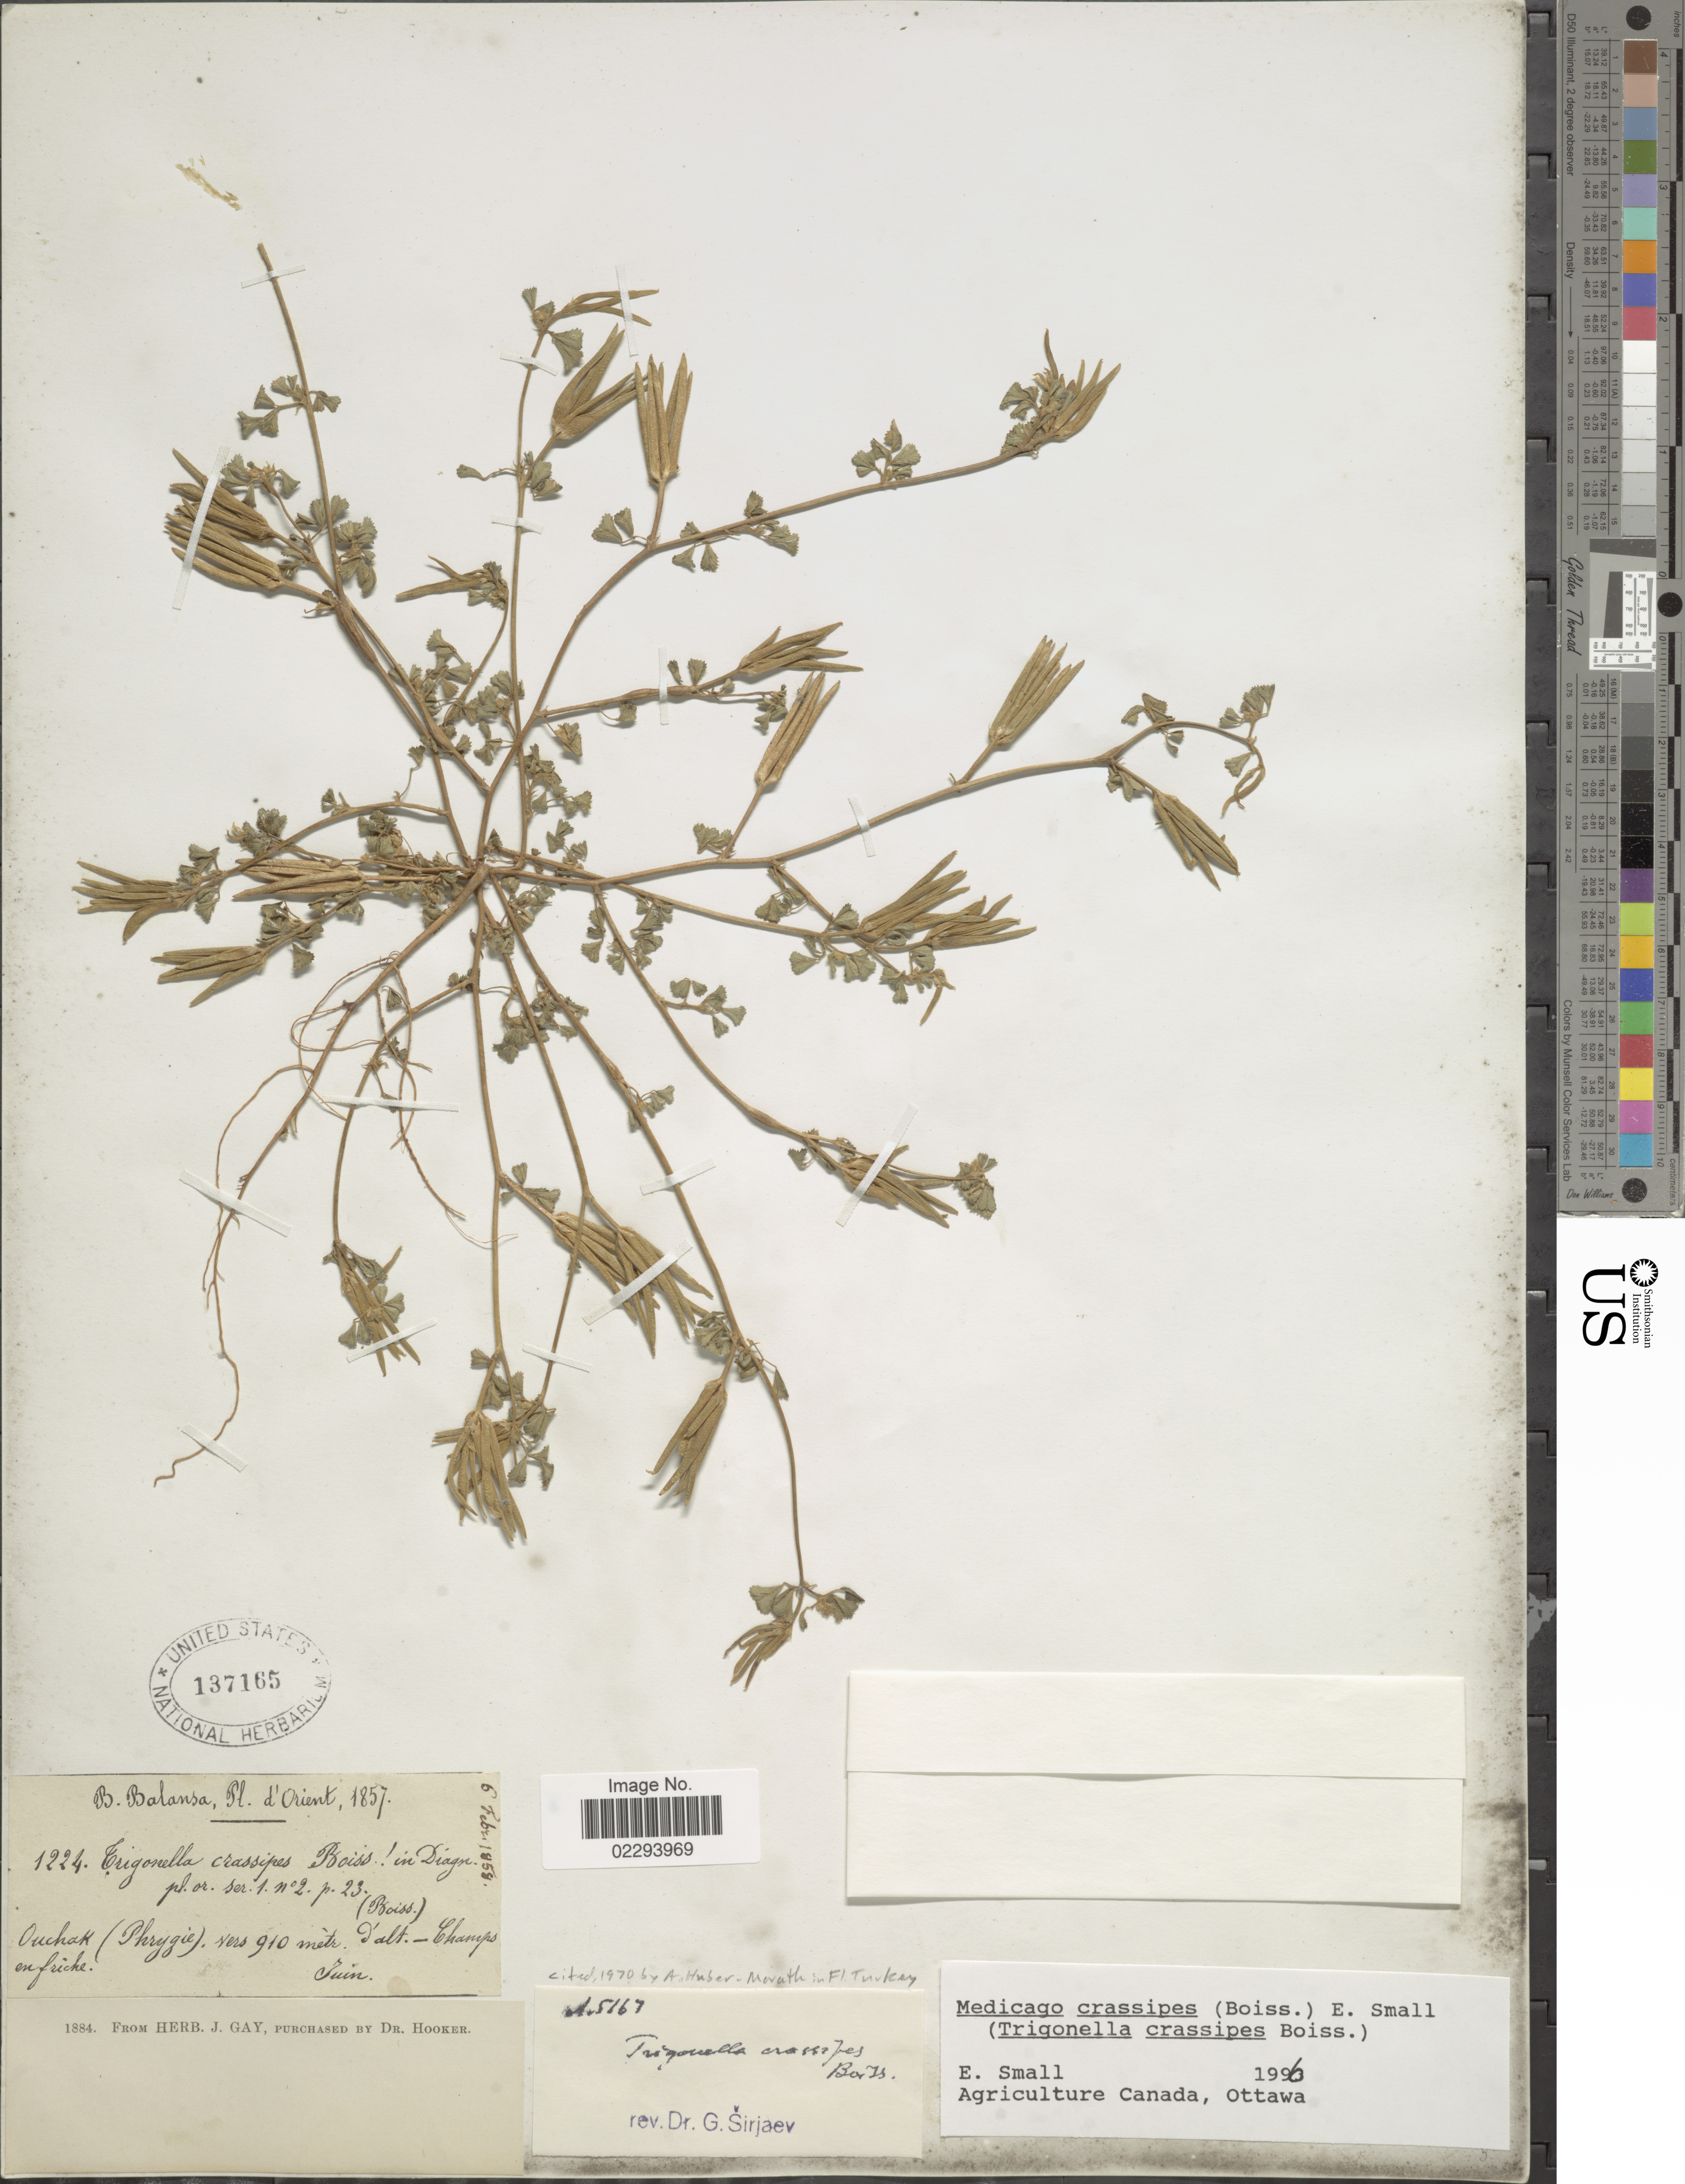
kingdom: Plantae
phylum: Tracheophyta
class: Magnoliopsida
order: Fabales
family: Fabaceae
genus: Medicago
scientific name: Medicago crassipes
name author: (Boiss.) Small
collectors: B. Balansa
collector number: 1224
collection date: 1857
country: Turkey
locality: Pl D'Orient. Ouchak (Phrygie).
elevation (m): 910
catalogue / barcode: US 137165